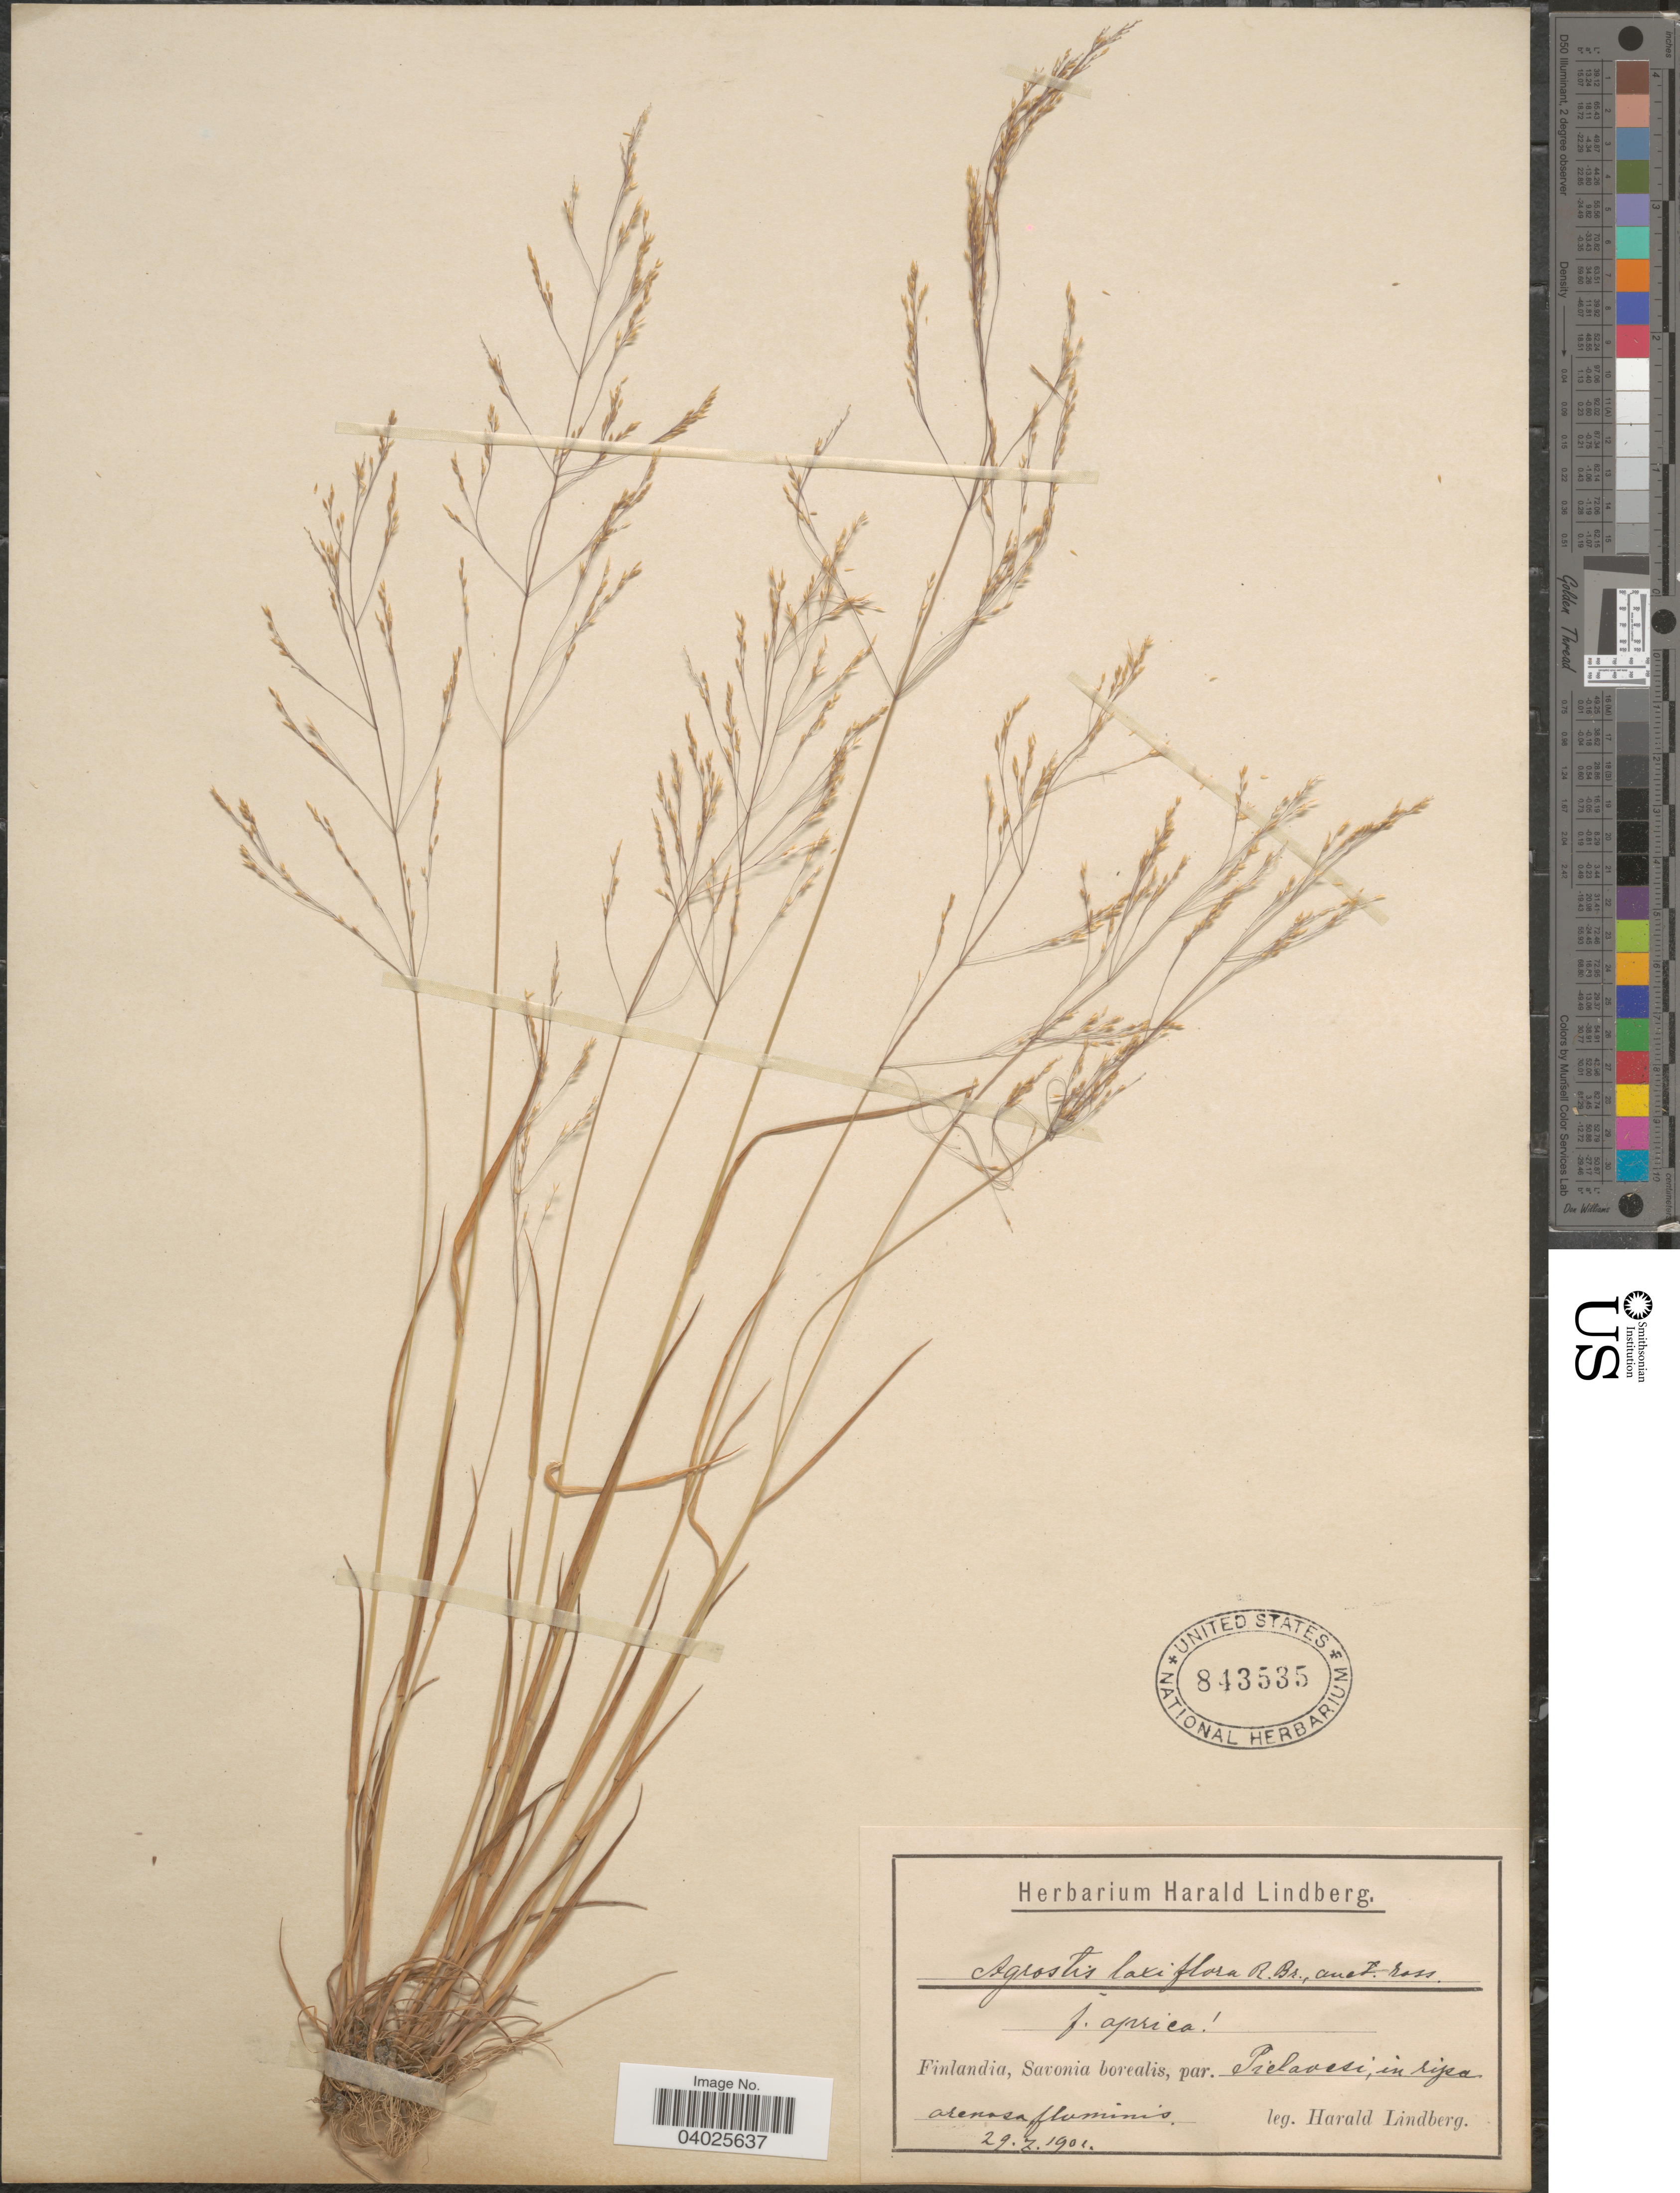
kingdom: Plantae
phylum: Tracheophyta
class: Liliopsida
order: Poales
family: Poaceae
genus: Agrostis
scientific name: Agrostis clavata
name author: Trin.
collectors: H. Lindberg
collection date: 1901-07-29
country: Finland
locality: Finlandia, Savonia borealis, par. Pielavesi, in ripa arenoso fluminis.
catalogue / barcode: US 843535